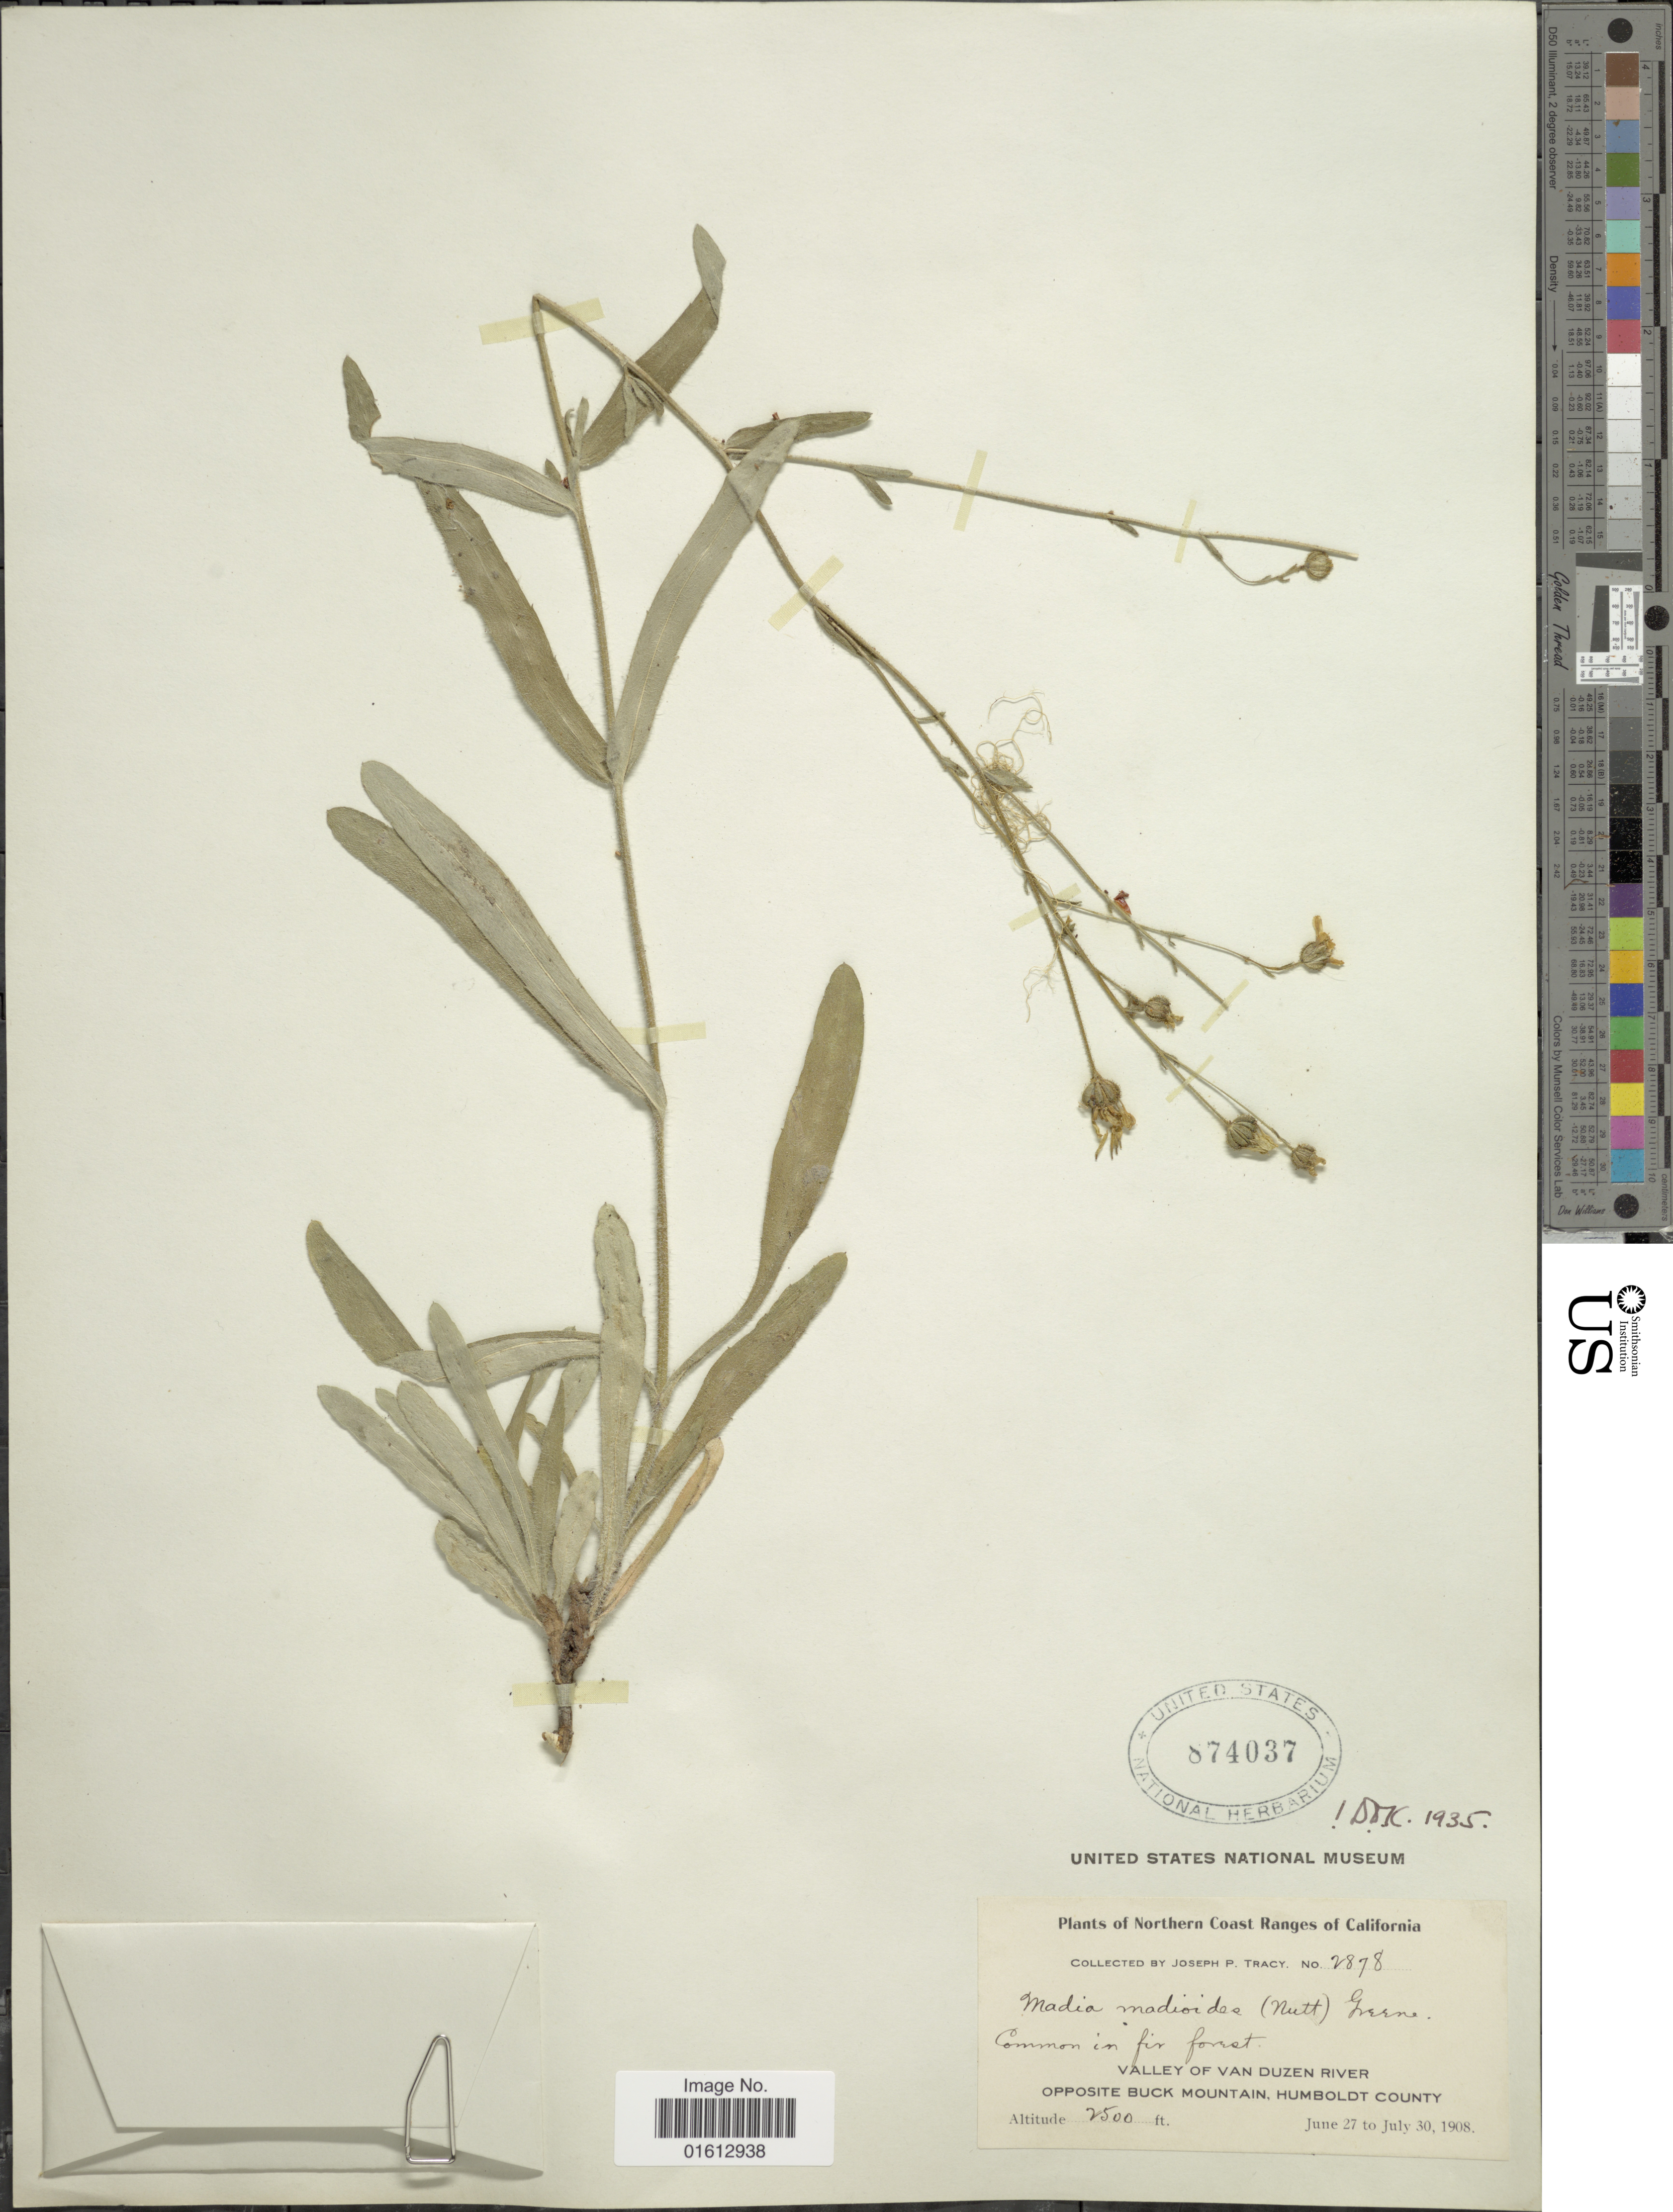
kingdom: Plantae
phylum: Tracheophyta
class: Magnoliopsida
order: Asterales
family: Asteraceae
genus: Madia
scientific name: Madia madioides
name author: (Nutt.) Greene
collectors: J. Tracy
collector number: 2878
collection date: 1908-06-27/1908-07-30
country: United States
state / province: California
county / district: Humboldt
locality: Northern Coast Ranges of California, Valley of Van Duzen River, Oppiste Buck Mountain, Humboldt County.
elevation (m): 762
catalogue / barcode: US 874037